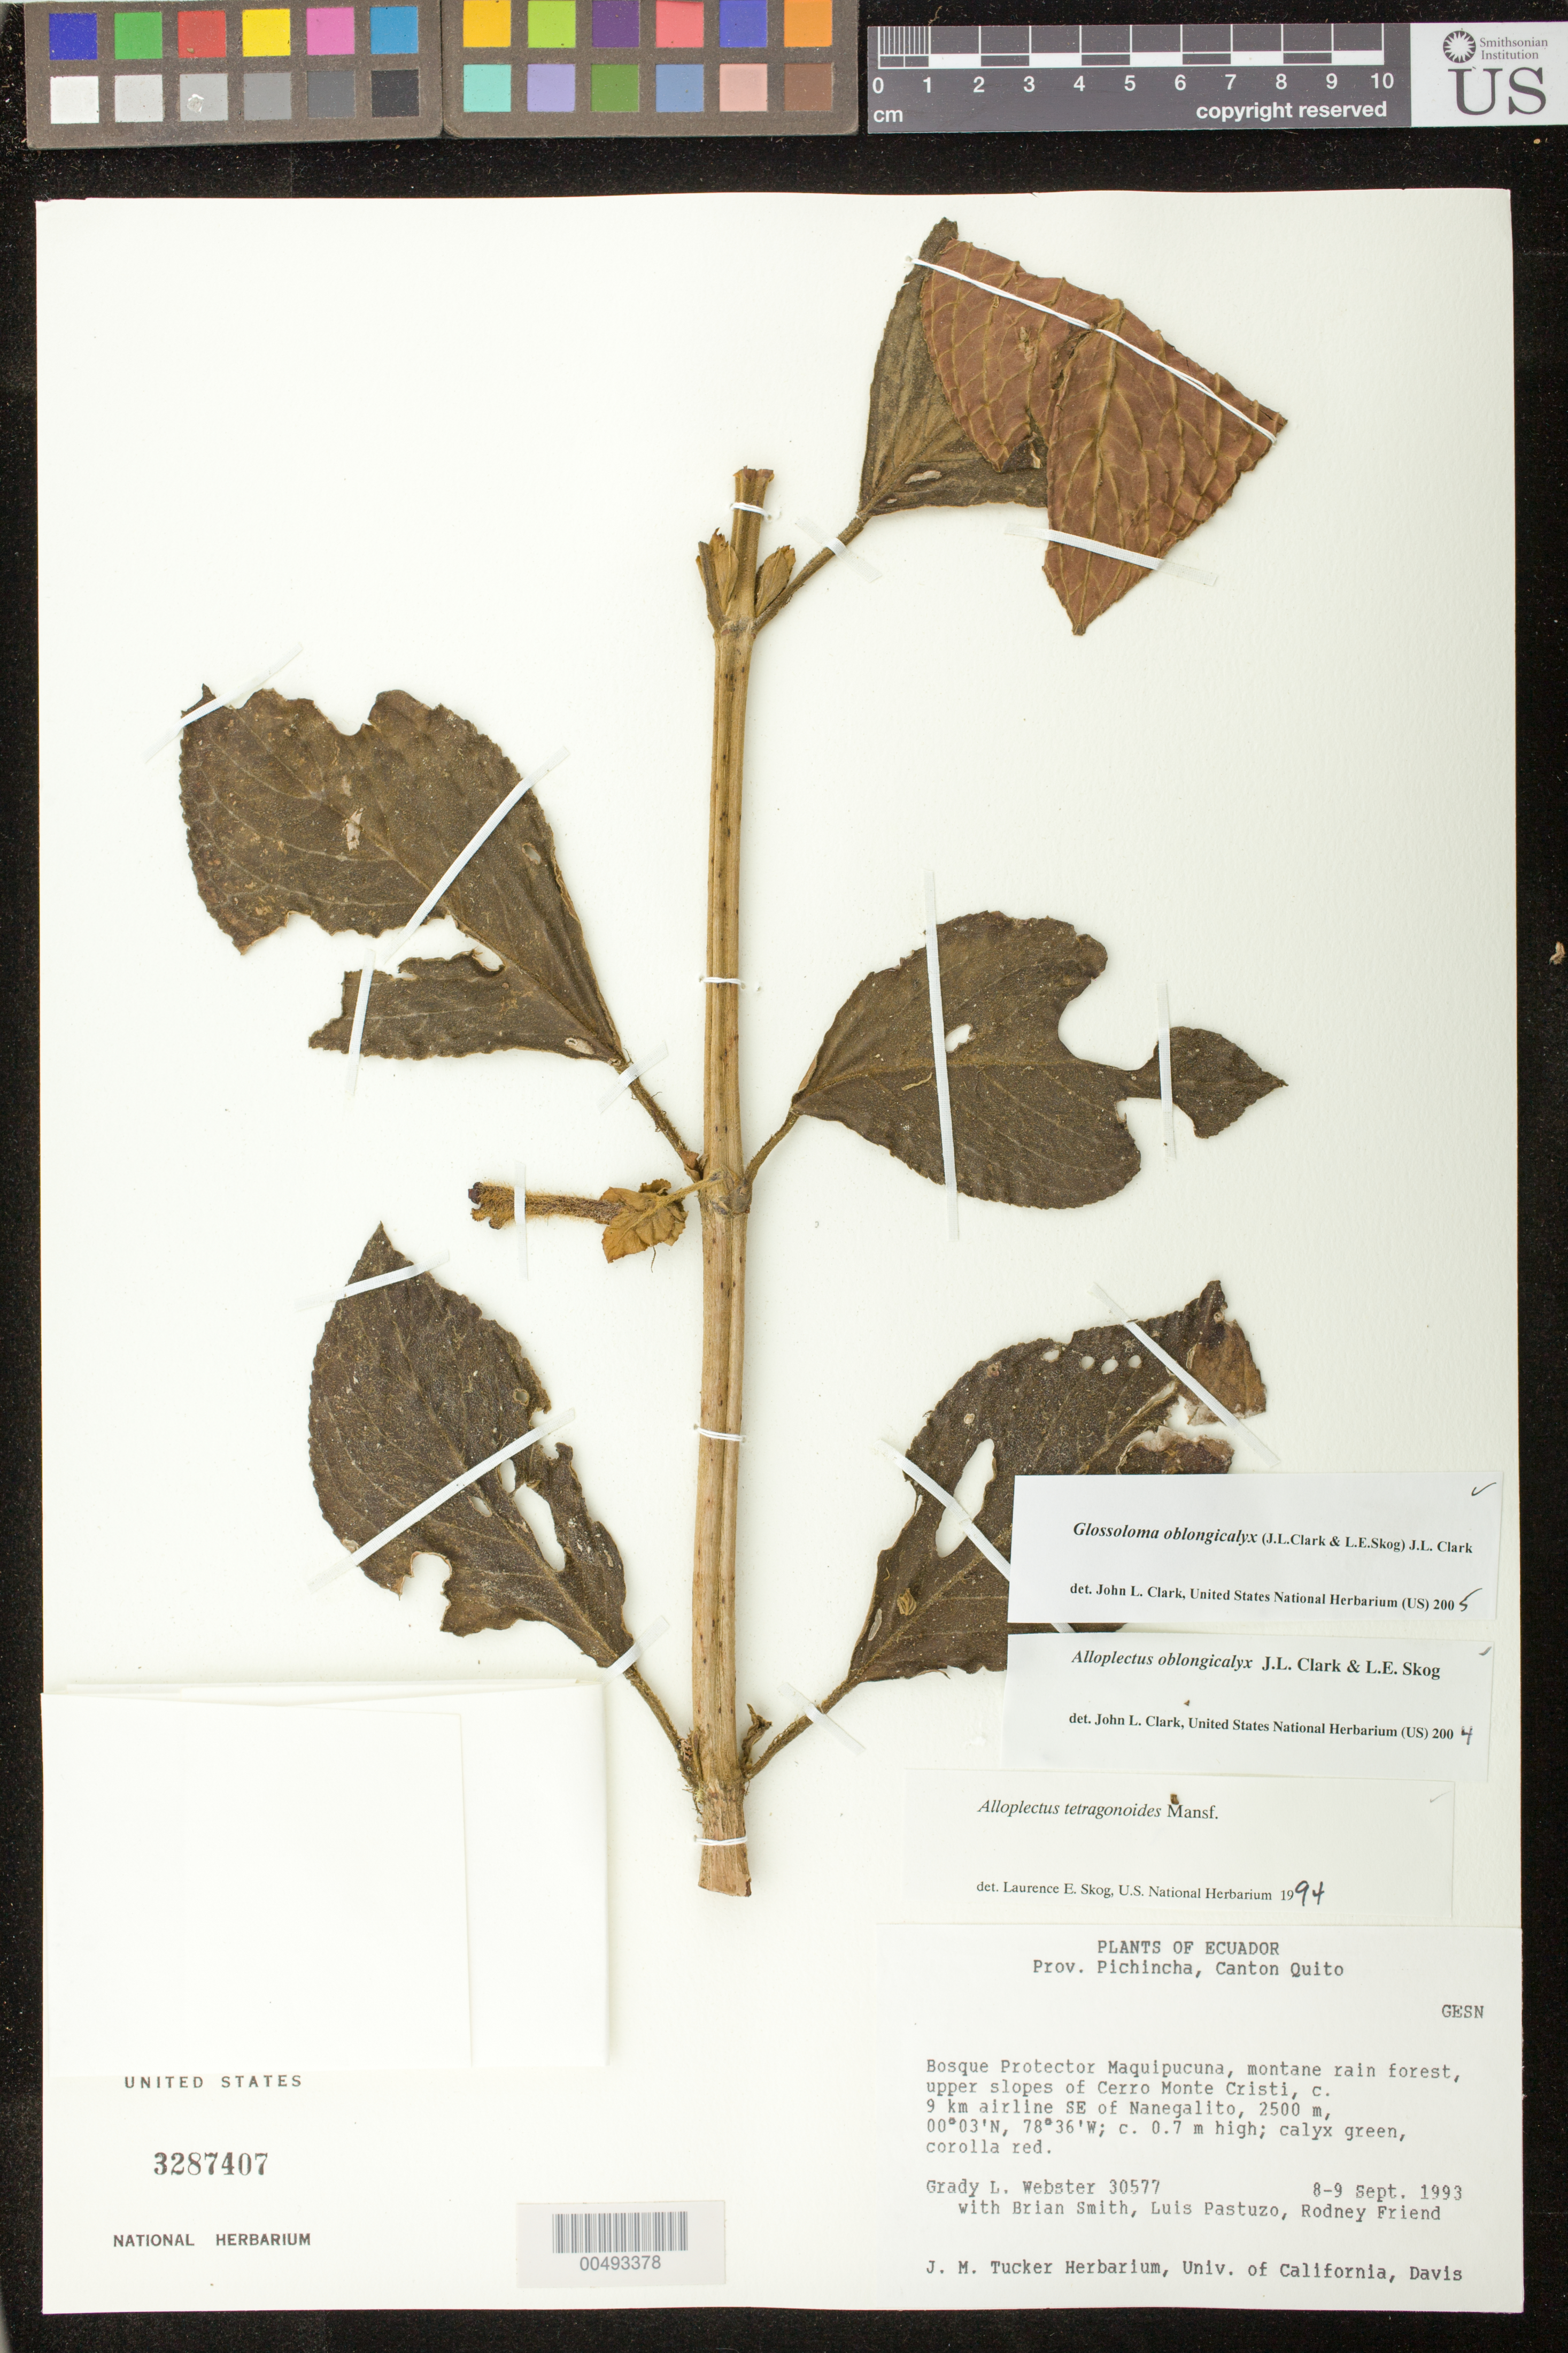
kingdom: Plantae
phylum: Tracheophyta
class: Magnoliopsida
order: Lamiales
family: Gesneriaceae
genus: Glossoloma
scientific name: Glossoloma oblongicalyx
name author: (J.L. Clark & L.E. Skog) J.L. Clark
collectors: G. L. Webster, B. Smith, L. Pastuzo & R. Friend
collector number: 30577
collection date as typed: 8-9 Sep 1993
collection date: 1993-09-08/1993-09-09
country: Ecuador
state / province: Pichincha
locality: Canton Quito, Bosque Protector Maquipucuna, upper slopes of Cerro Monte Cristi, c. 9 km airline SE of Nanegalito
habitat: Montane rain forest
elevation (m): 2500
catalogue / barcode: US 3287407